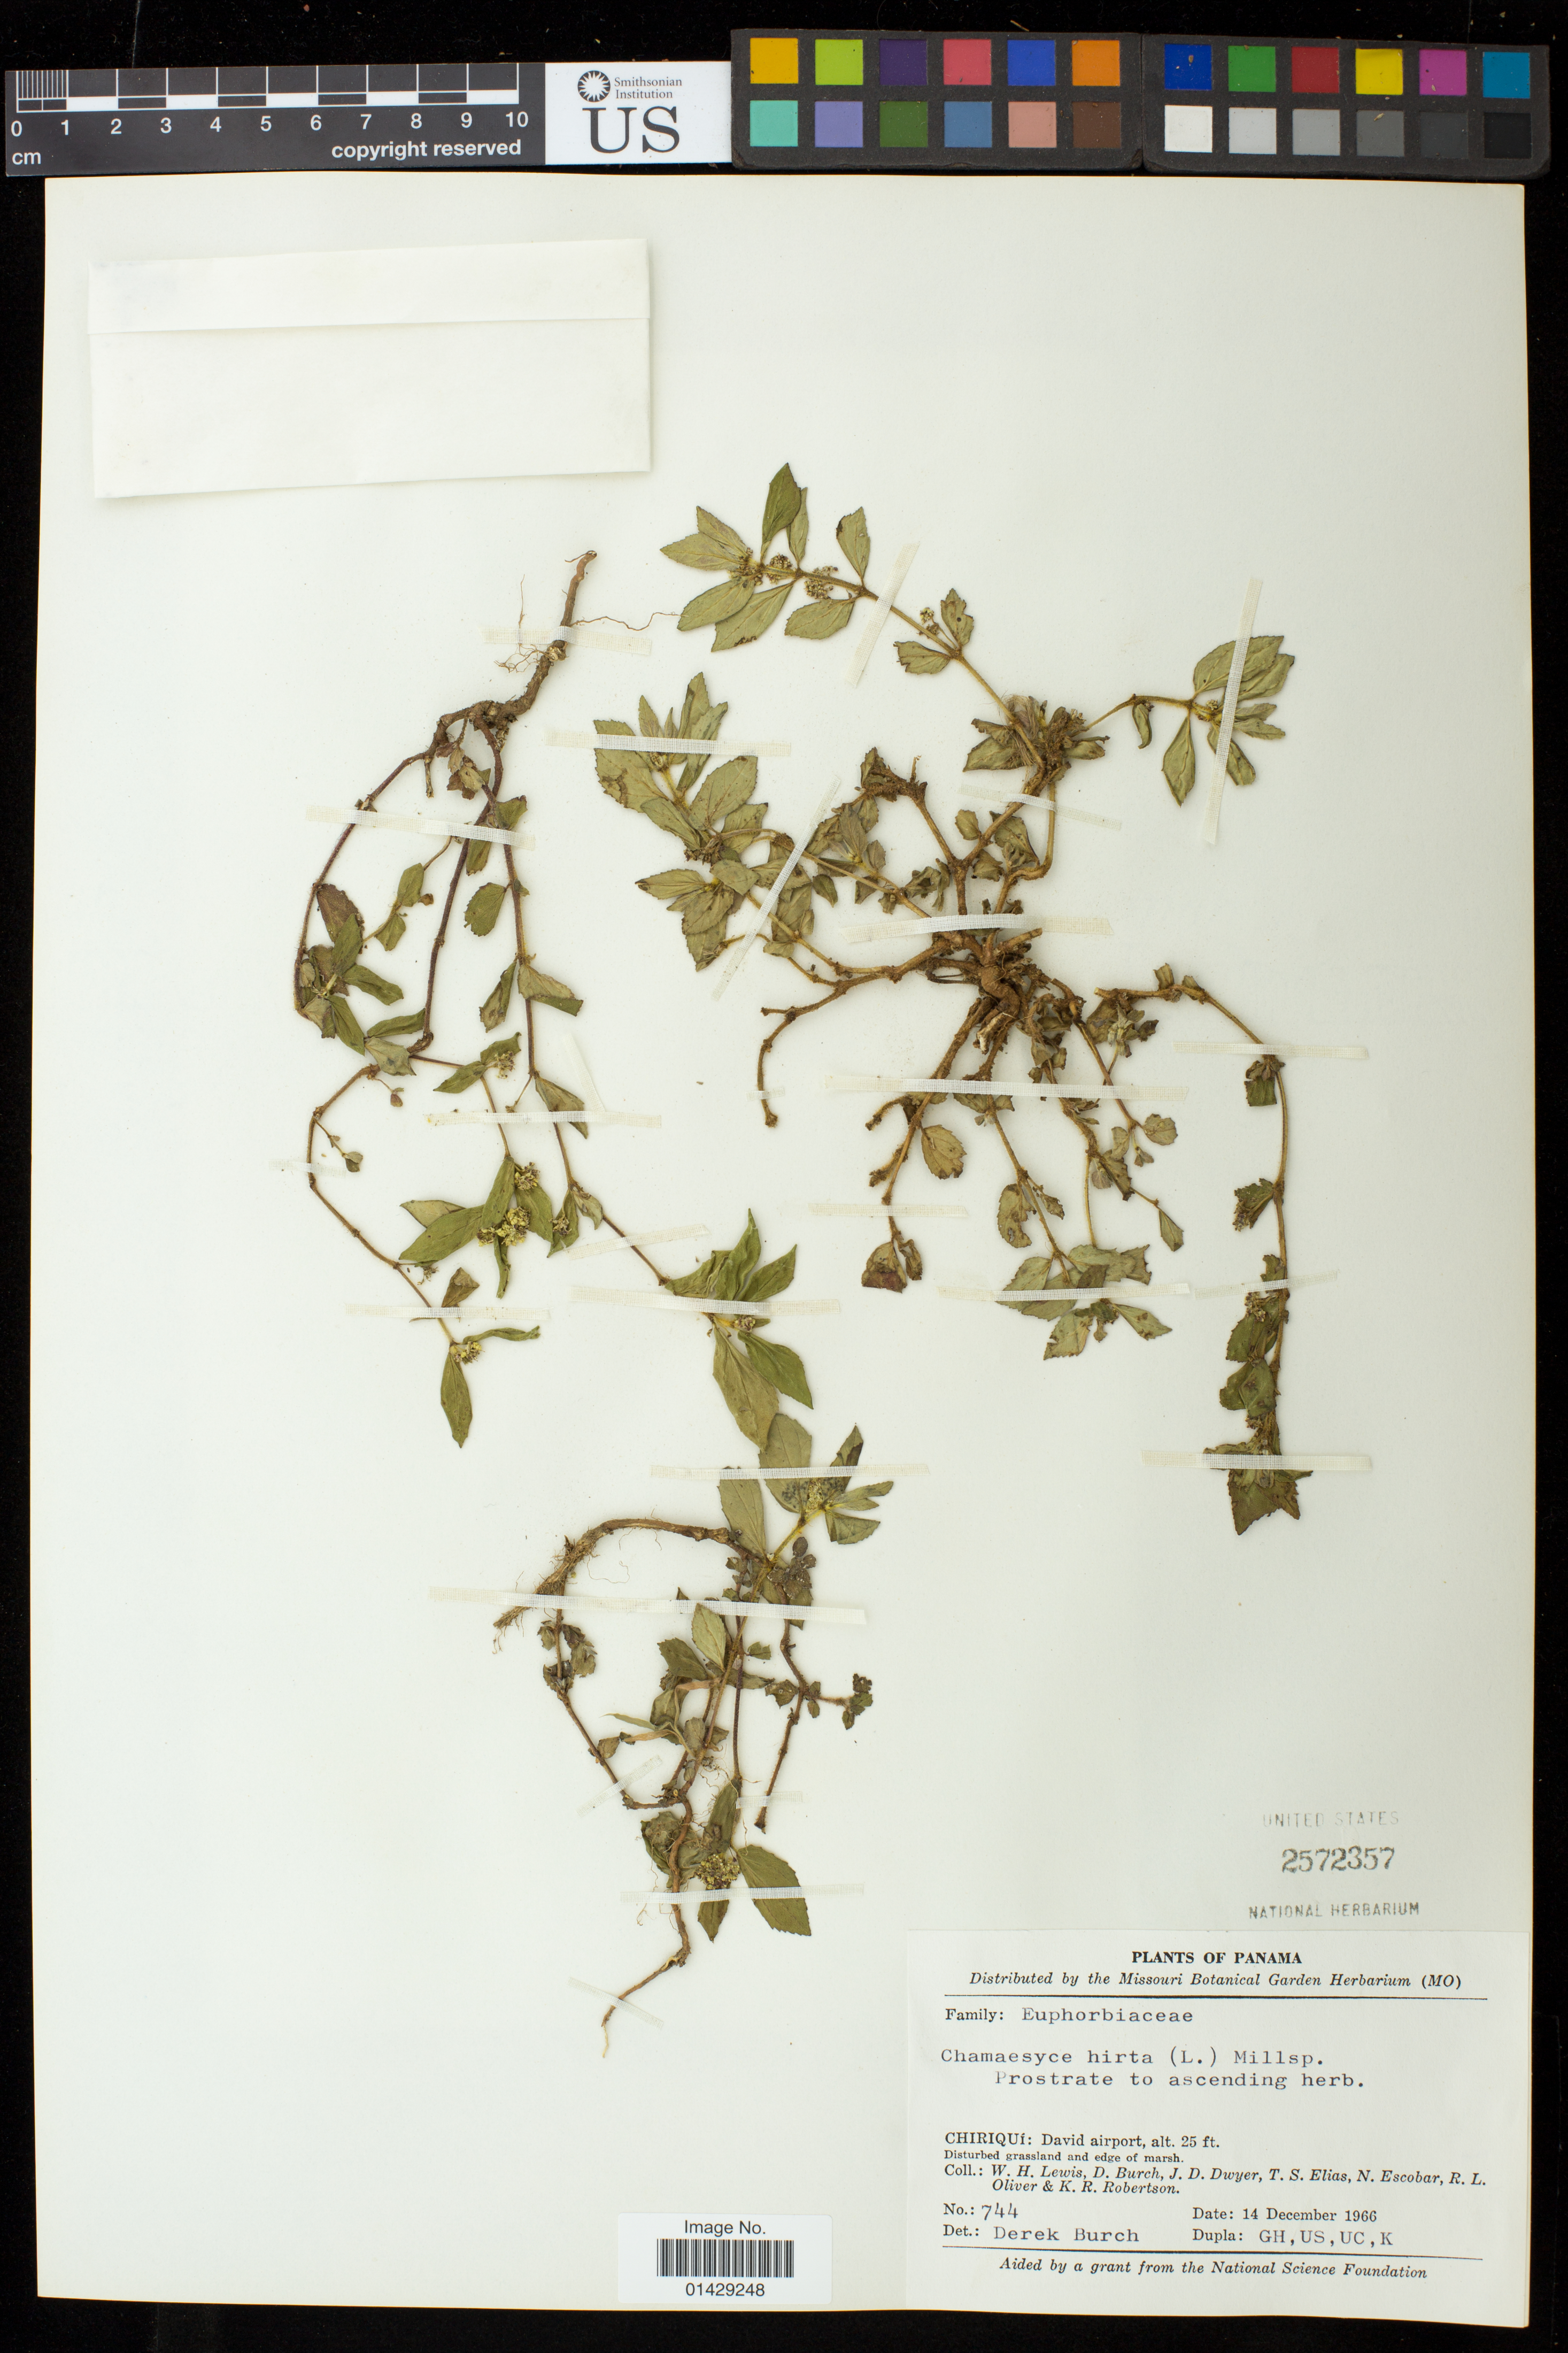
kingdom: Plantae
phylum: Tracheophyta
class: Magnoliopsida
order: Malpighiales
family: Euphorbiaceae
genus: Euphorbia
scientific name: Euphorbia hirta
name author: L.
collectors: W. H. Lewis, D. Burch, J. D. Dwyer, T. S. Elias, N. Escobar, R. L. Oliver & K. R. Robertson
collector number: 744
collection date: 1966-12-14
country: Panama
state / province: Chiriqui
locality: David Airport; Disturbed grassland and edge of marsh.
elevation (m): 8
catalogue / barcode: US 2572357